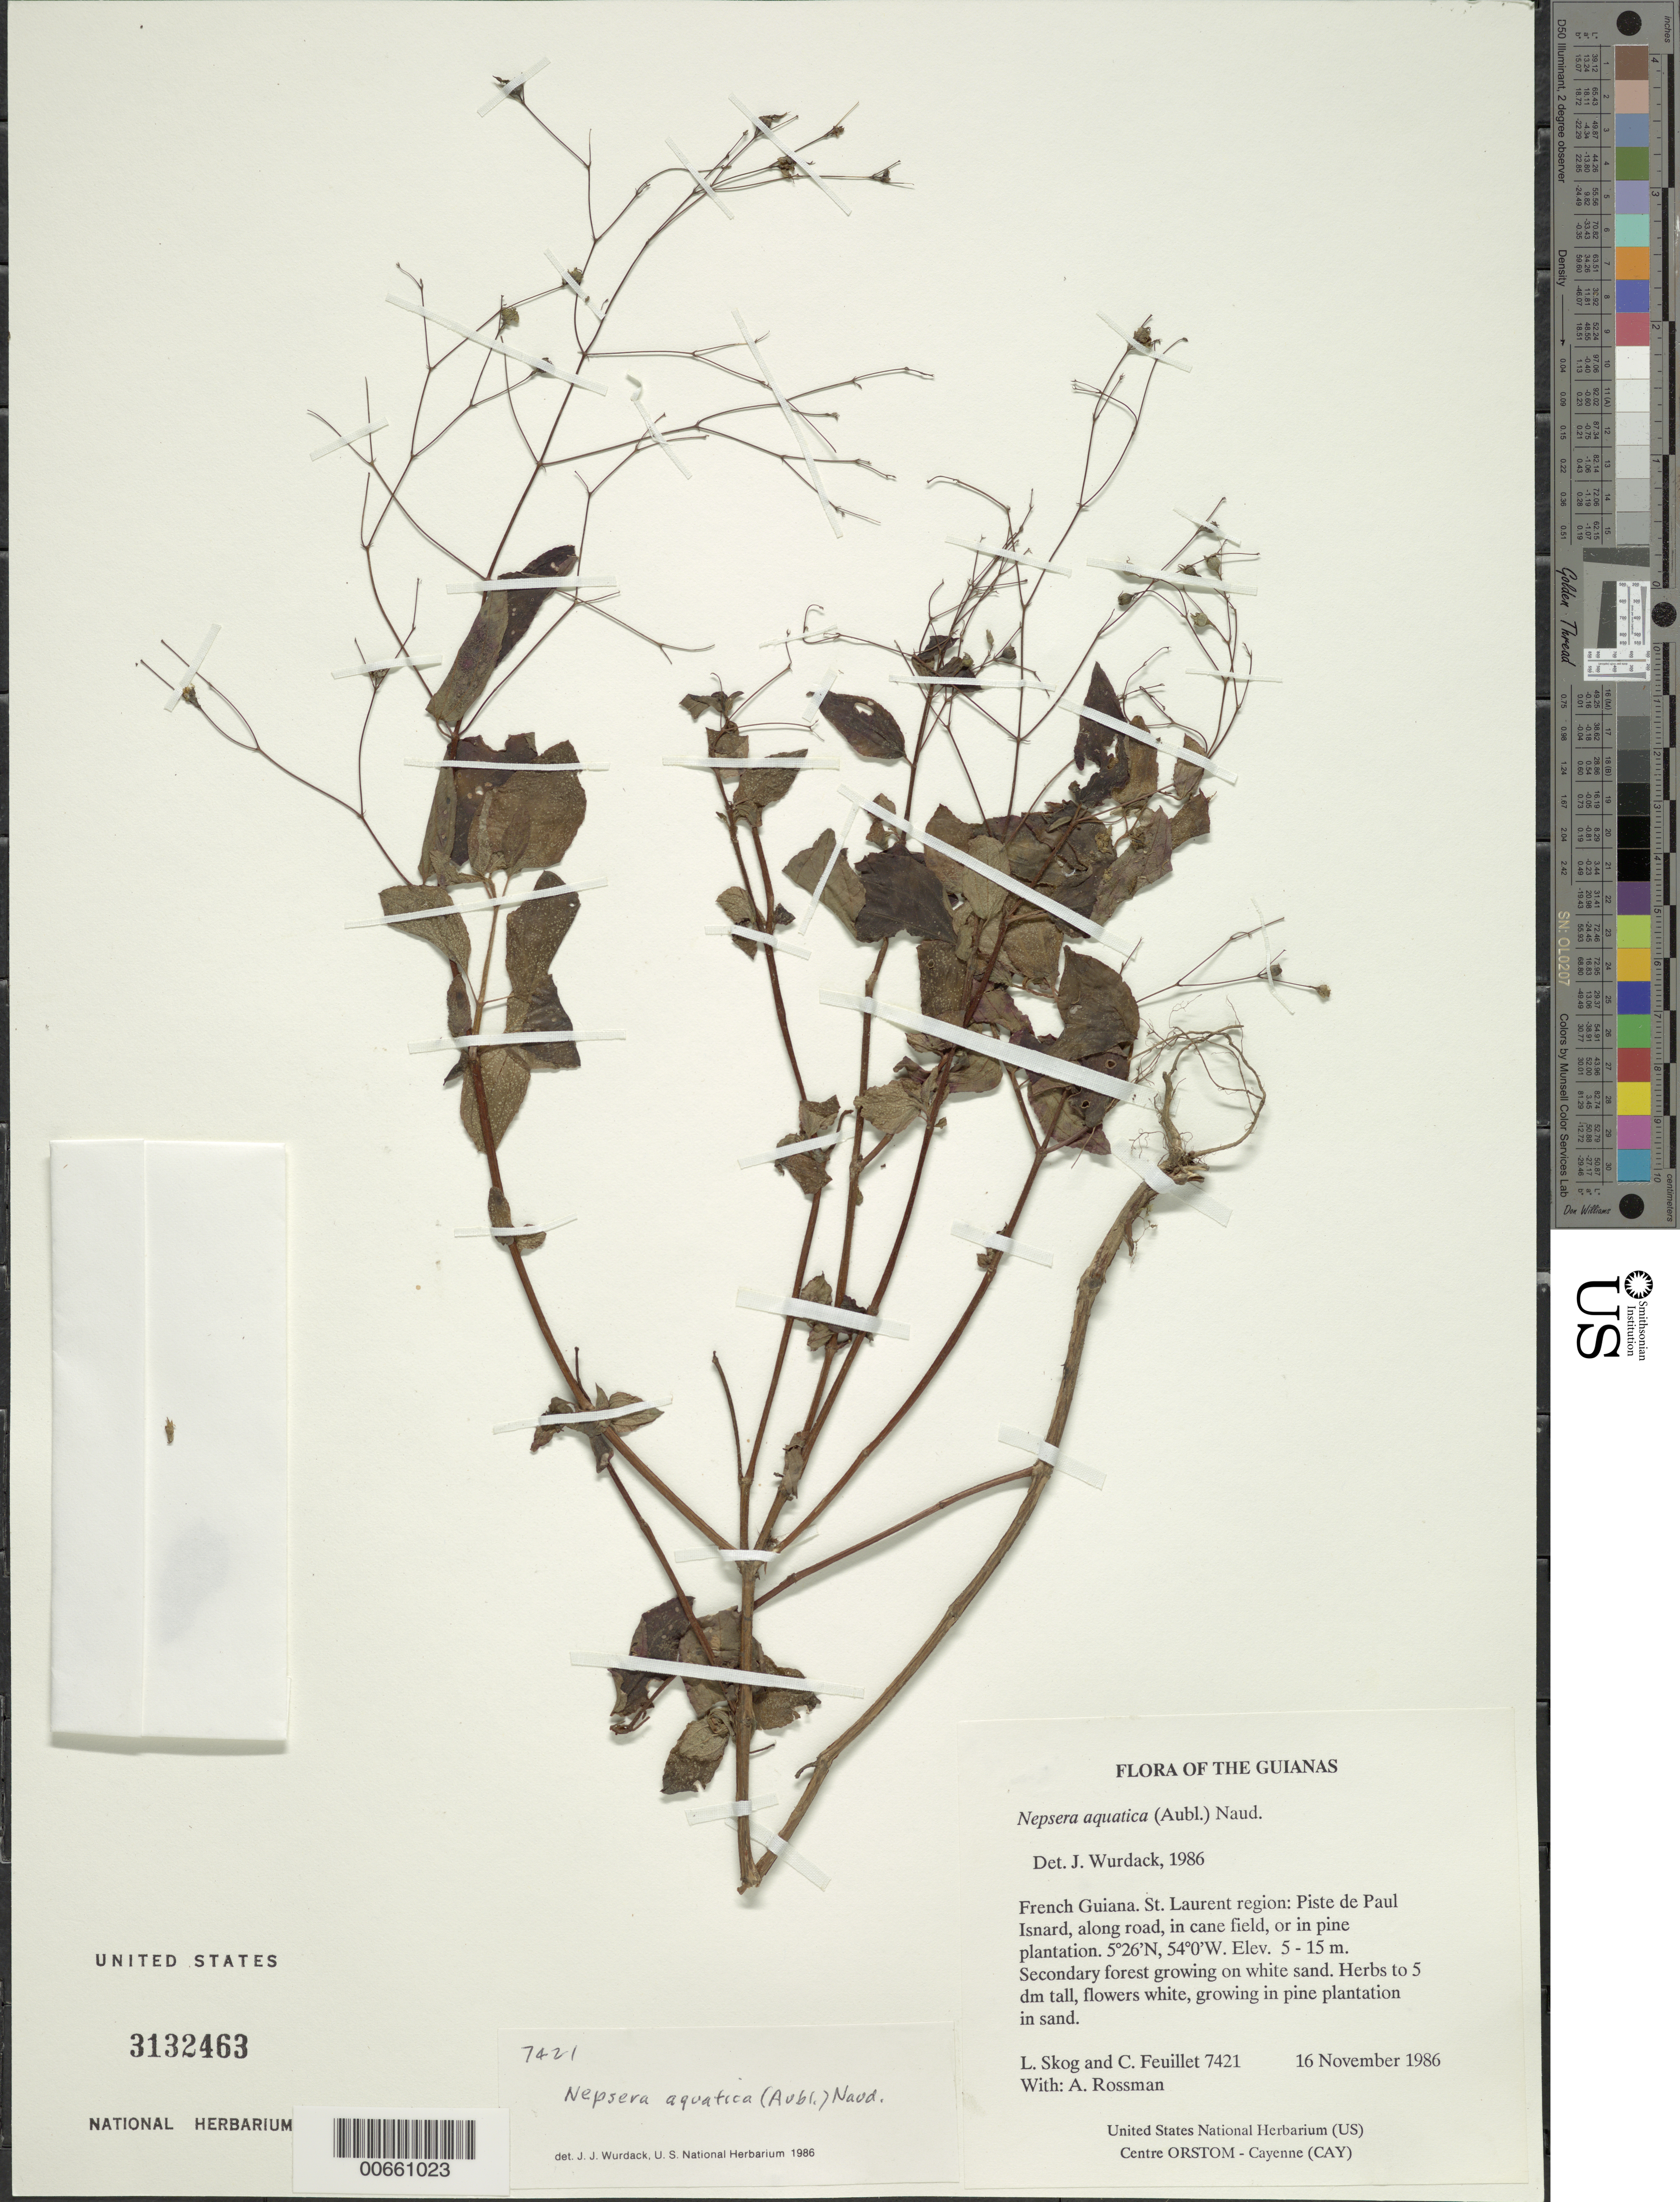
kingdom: Plantae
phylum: Tracheophyta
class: Magnoliopsida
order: Myrtales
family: Melastomataceae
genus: Nepsera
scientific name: Nepsera aquatica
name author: (Aubl.) Naudin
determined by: Wurdack, John J., (US), US (UNITED STATES)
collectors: L. E. Skog, C. Feuillet & A. Rossman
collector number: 7421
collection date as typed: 16 November 1986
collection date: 1986-11-16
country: French Guiana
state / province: Saint-Laurent-du-Maroni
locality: Piste de Paul Isnard, along road, in cane field, or in pine plantation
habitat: Secondary forest growing on white sand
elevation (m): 5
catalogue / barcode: US 3132463